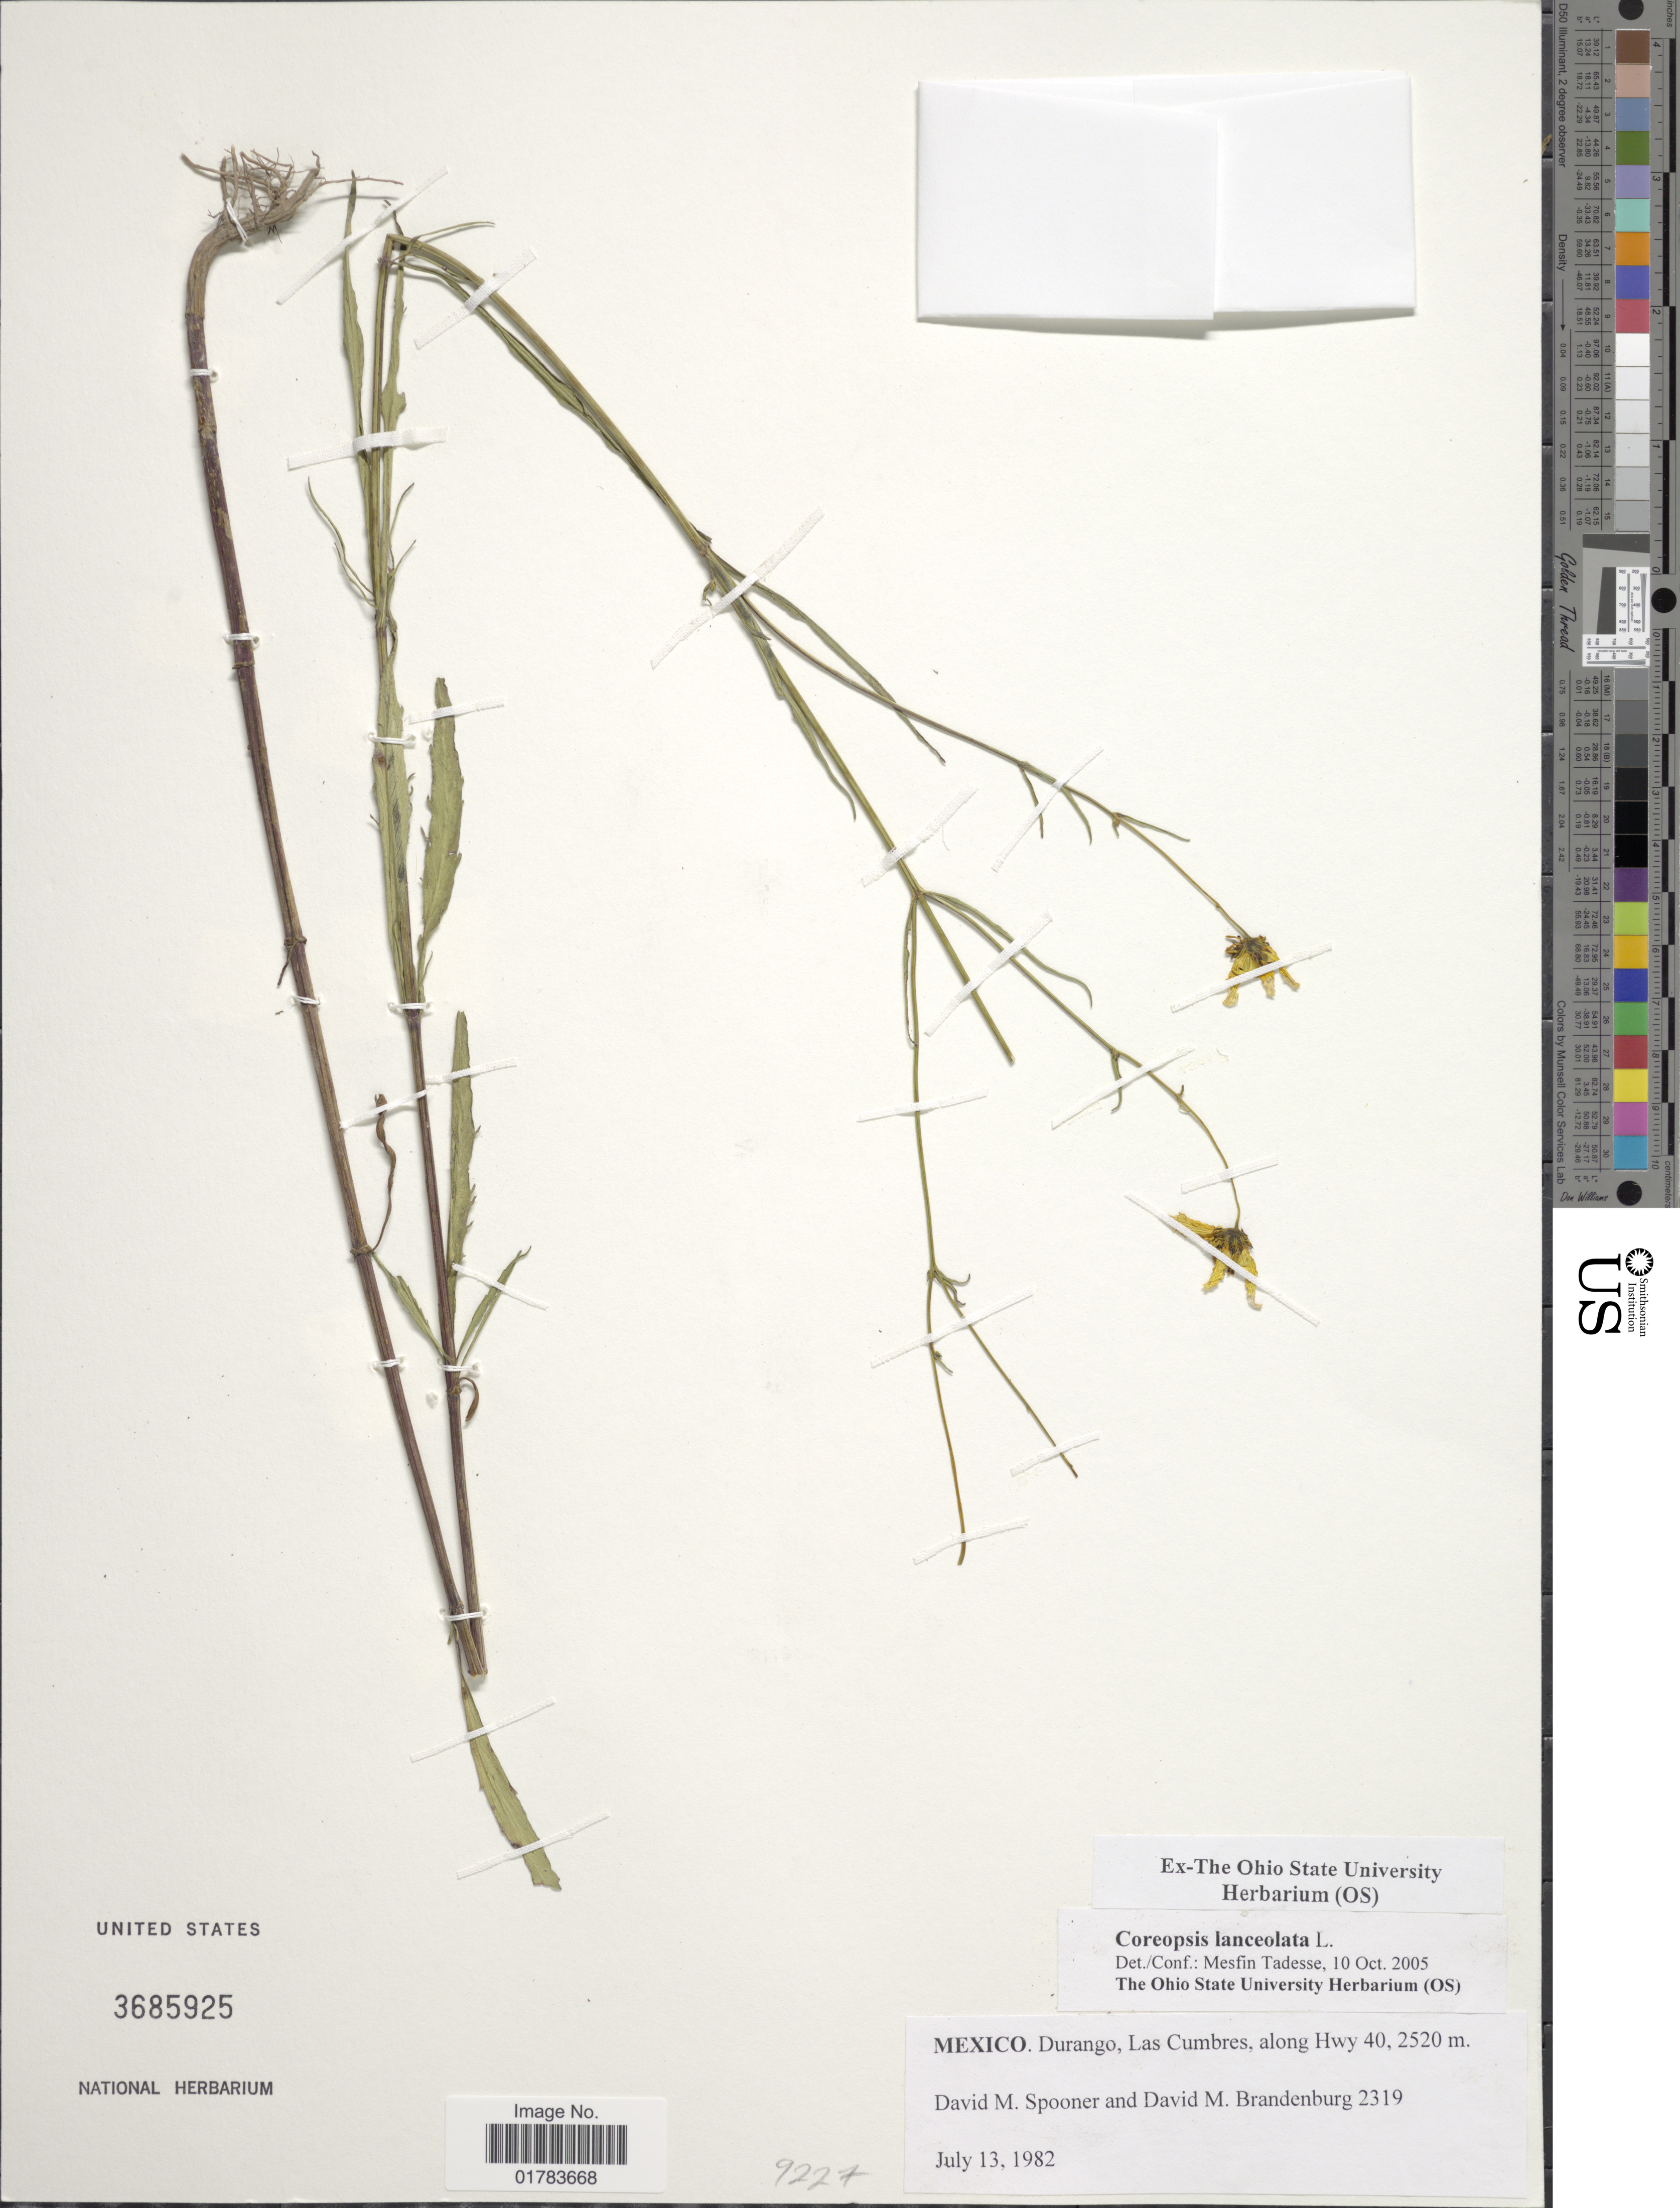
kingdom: Plantae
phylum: Tracheophyta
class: Magnoliopsida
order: Asterales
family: Asteraceae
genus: Coreopsis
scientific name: Coreopsis lanceolata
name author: L.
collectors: D. Spooner & D. Brandenburg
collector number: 2319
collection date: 1982-07-13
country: Mexico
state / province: Durango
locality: Las Cumbres, along Hwy 40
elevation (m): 2520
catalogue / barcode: US 3685925